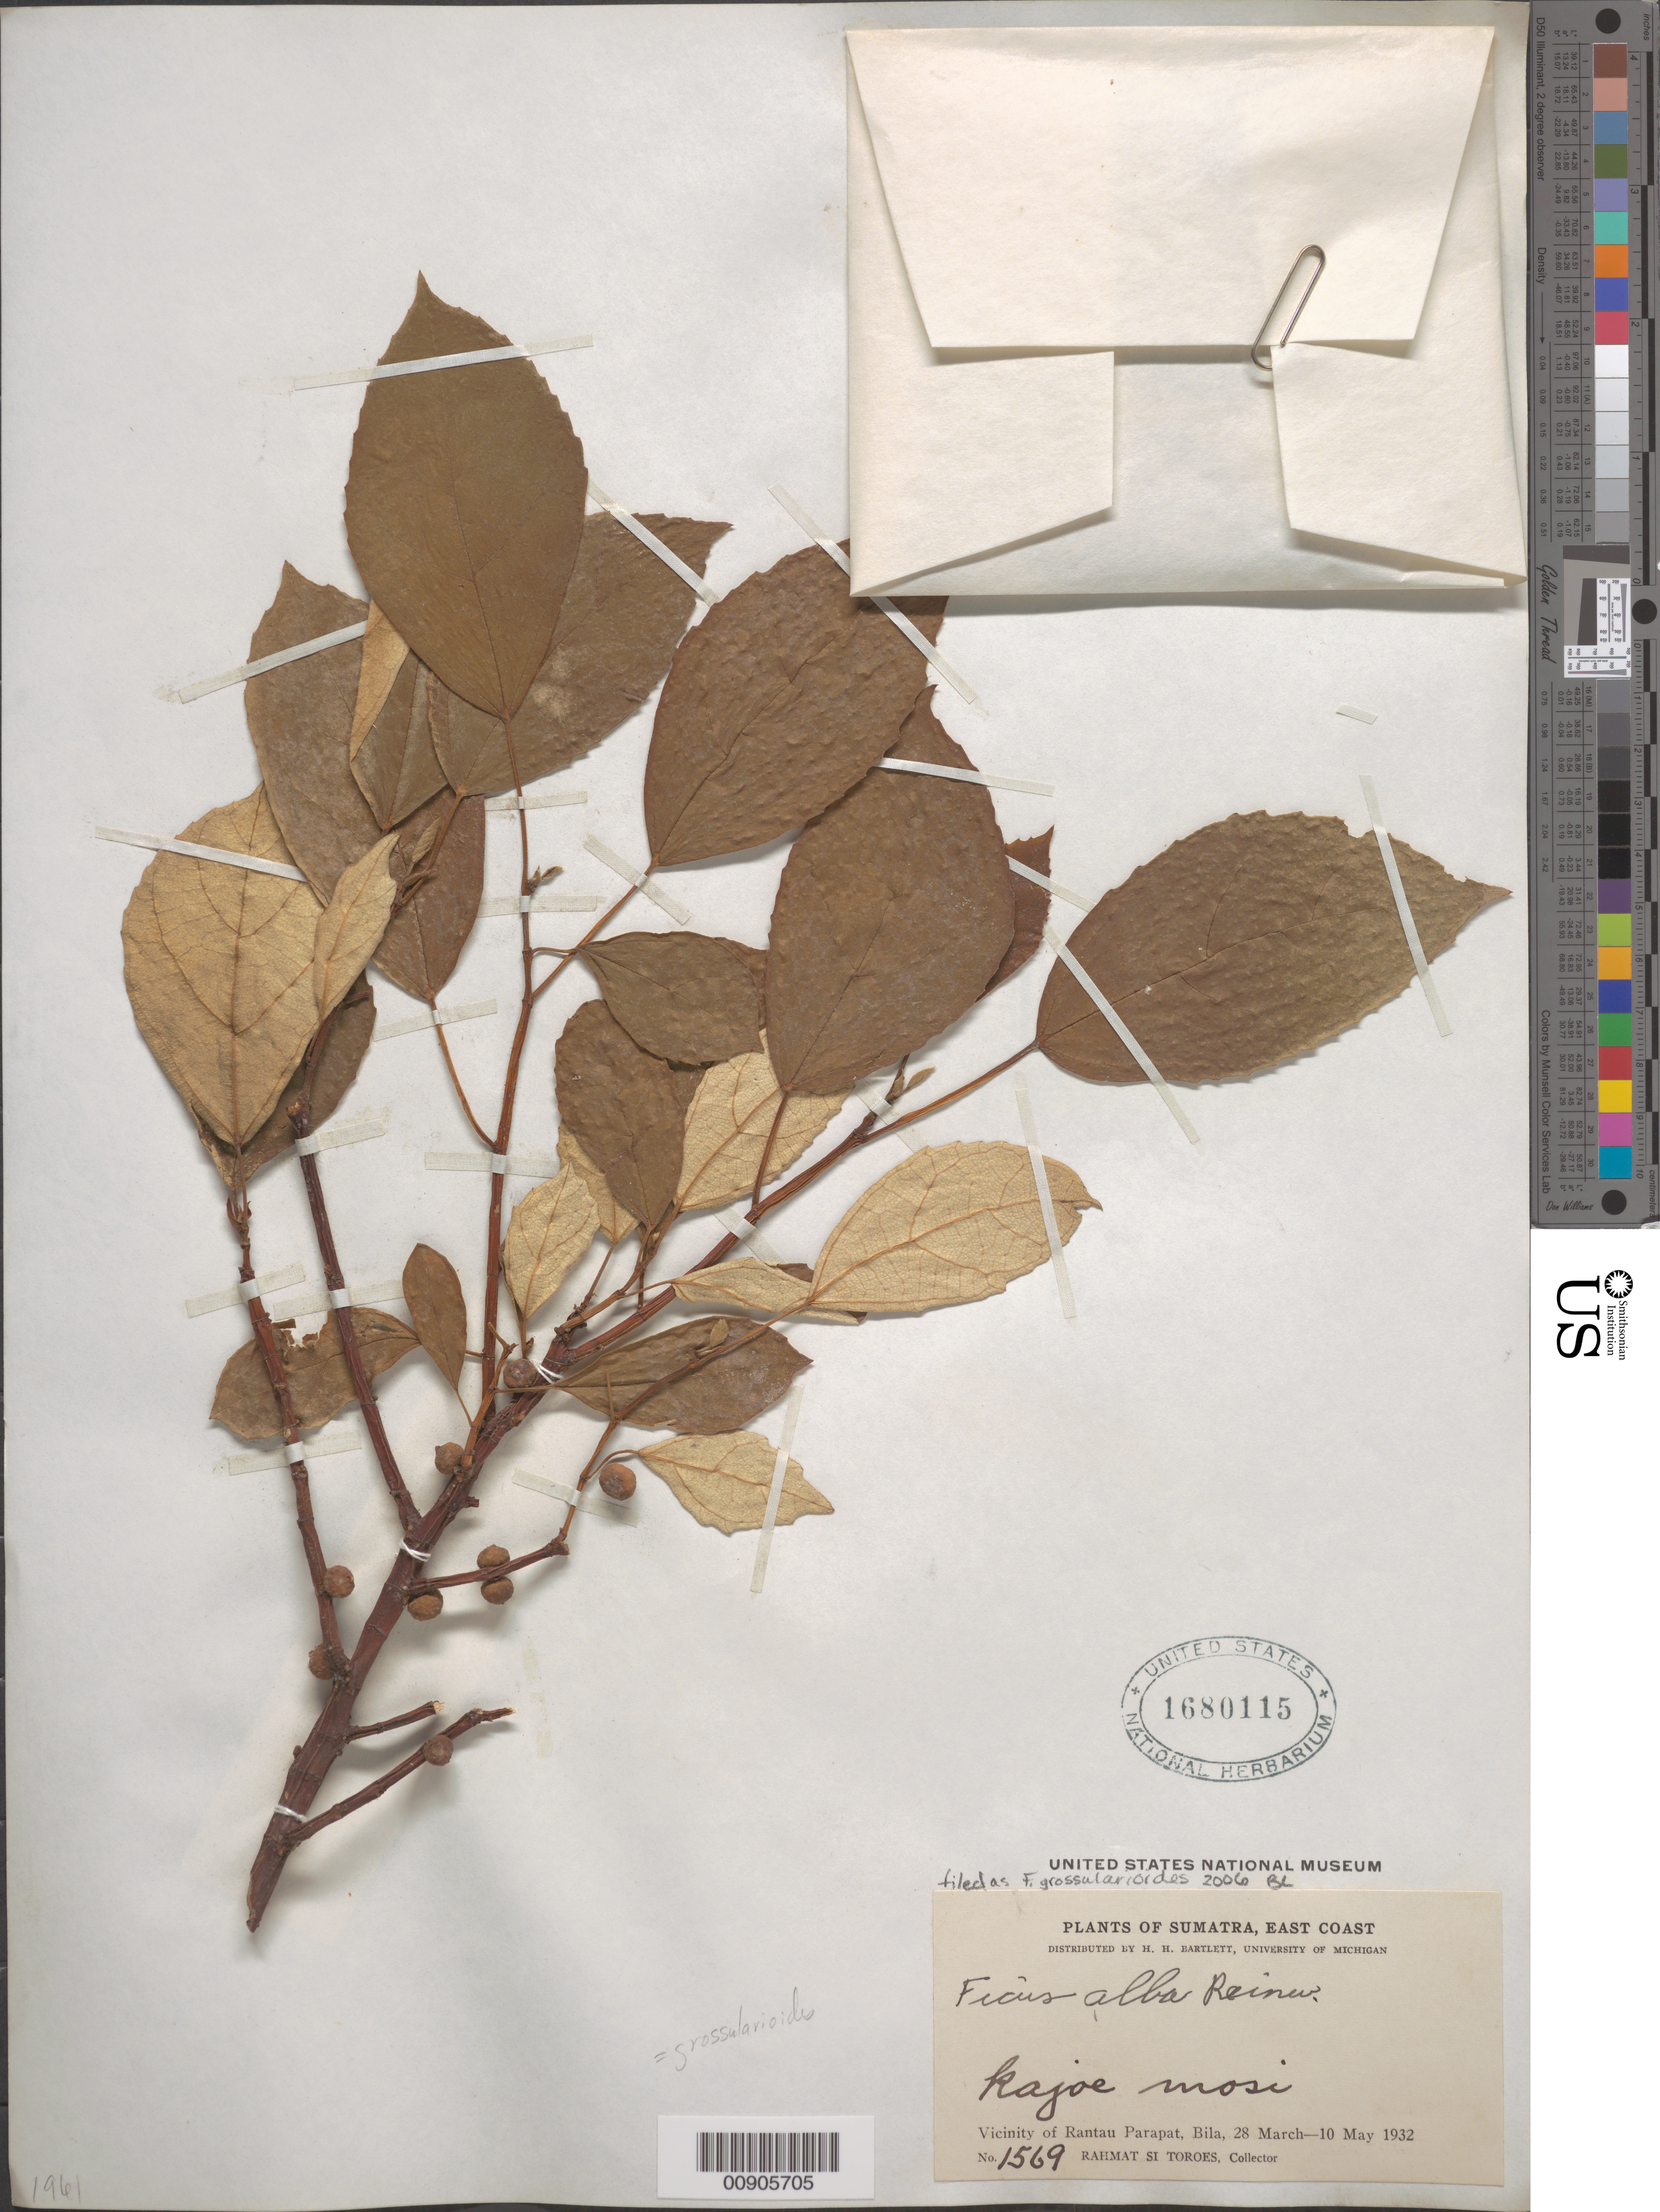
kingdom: Plantae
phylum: Tracheophyta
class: Magnoliopsida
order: Rosales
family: Moraceae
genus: Ficus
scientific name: Ficus grossularioides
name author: Burm. f.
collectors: Rahmat Si Boeea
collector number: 1569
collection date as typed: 28 Mar 1932 to 10 May 1932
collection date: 1932-03-28/1932-05-10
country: Indonesia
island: Sumatra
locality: Vicinity of Rantau Parapat, Bila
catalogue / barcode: US 1680115